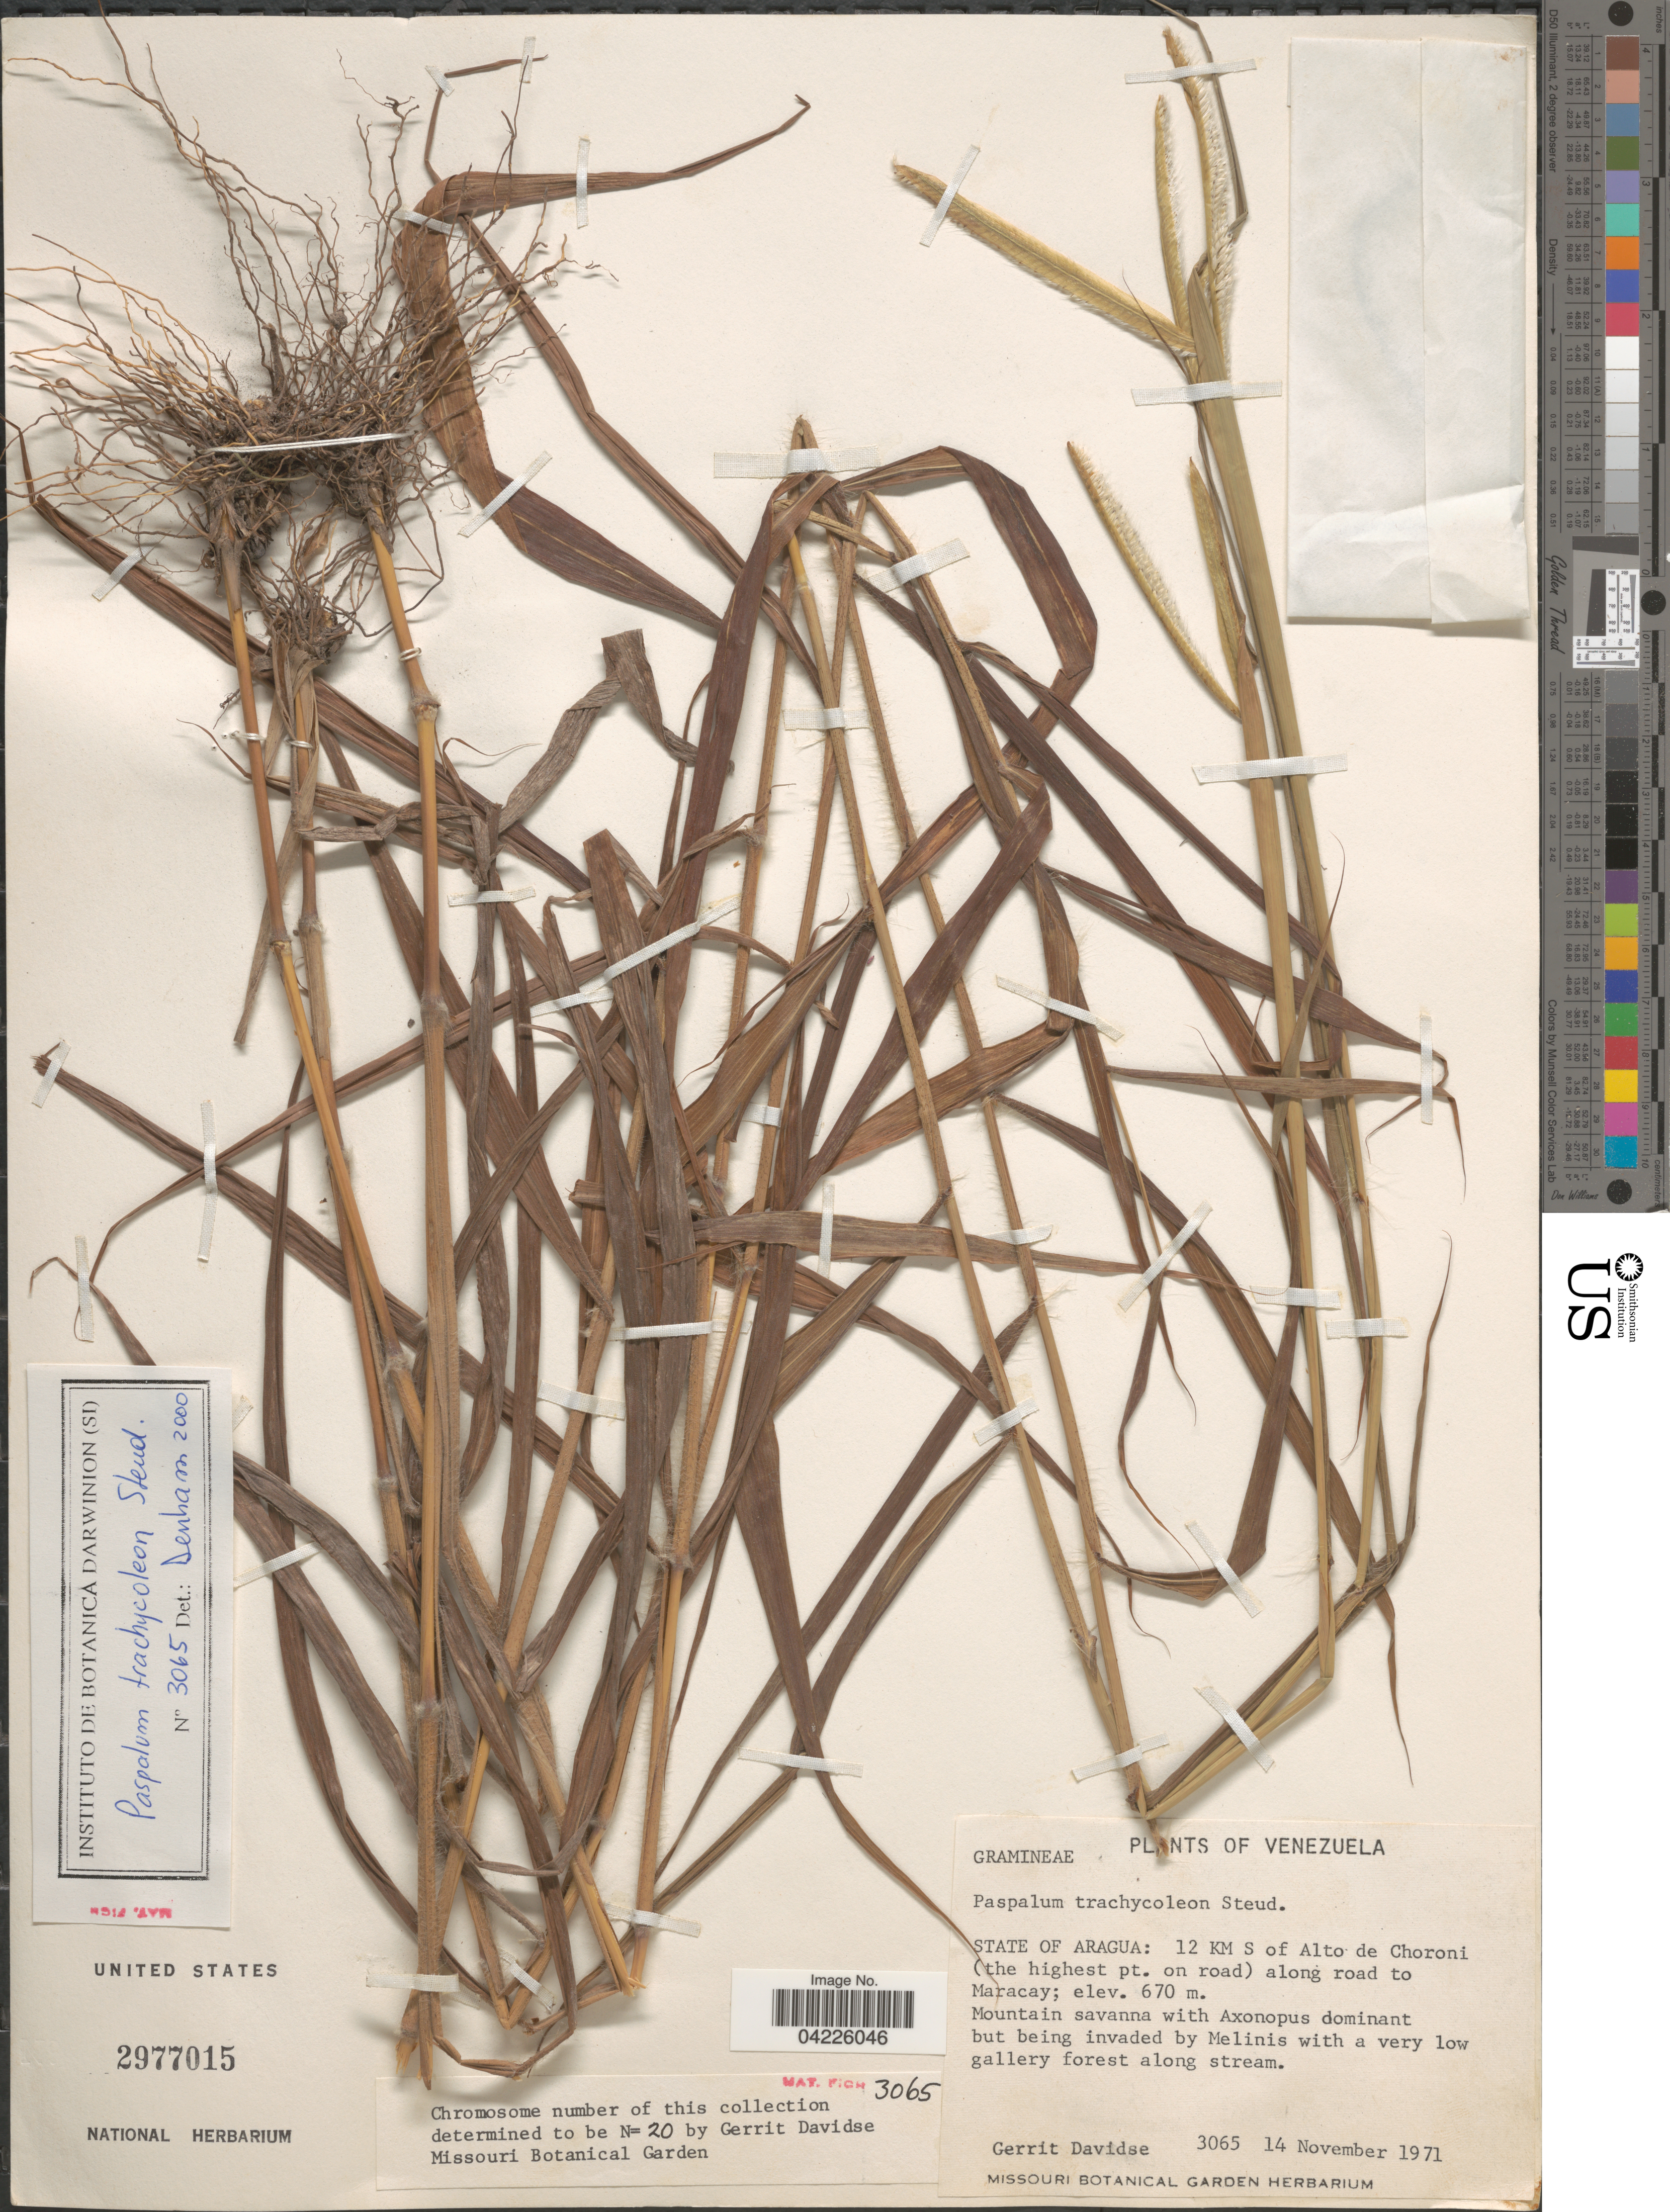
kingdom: Plantae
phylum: Tracheophyta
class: Liliopsida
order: Poales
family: Poaceae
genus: Paspalum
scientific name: Paspalum trachycoleon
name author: Steud.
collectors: G. Davidse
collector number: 3065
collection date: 1971-11-14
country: Venezuela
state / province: Aragua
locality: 12 KM S of Alto de Choroni (the highest pt. on road) along road to Maracay.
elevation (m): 670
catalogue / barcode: US 2977015